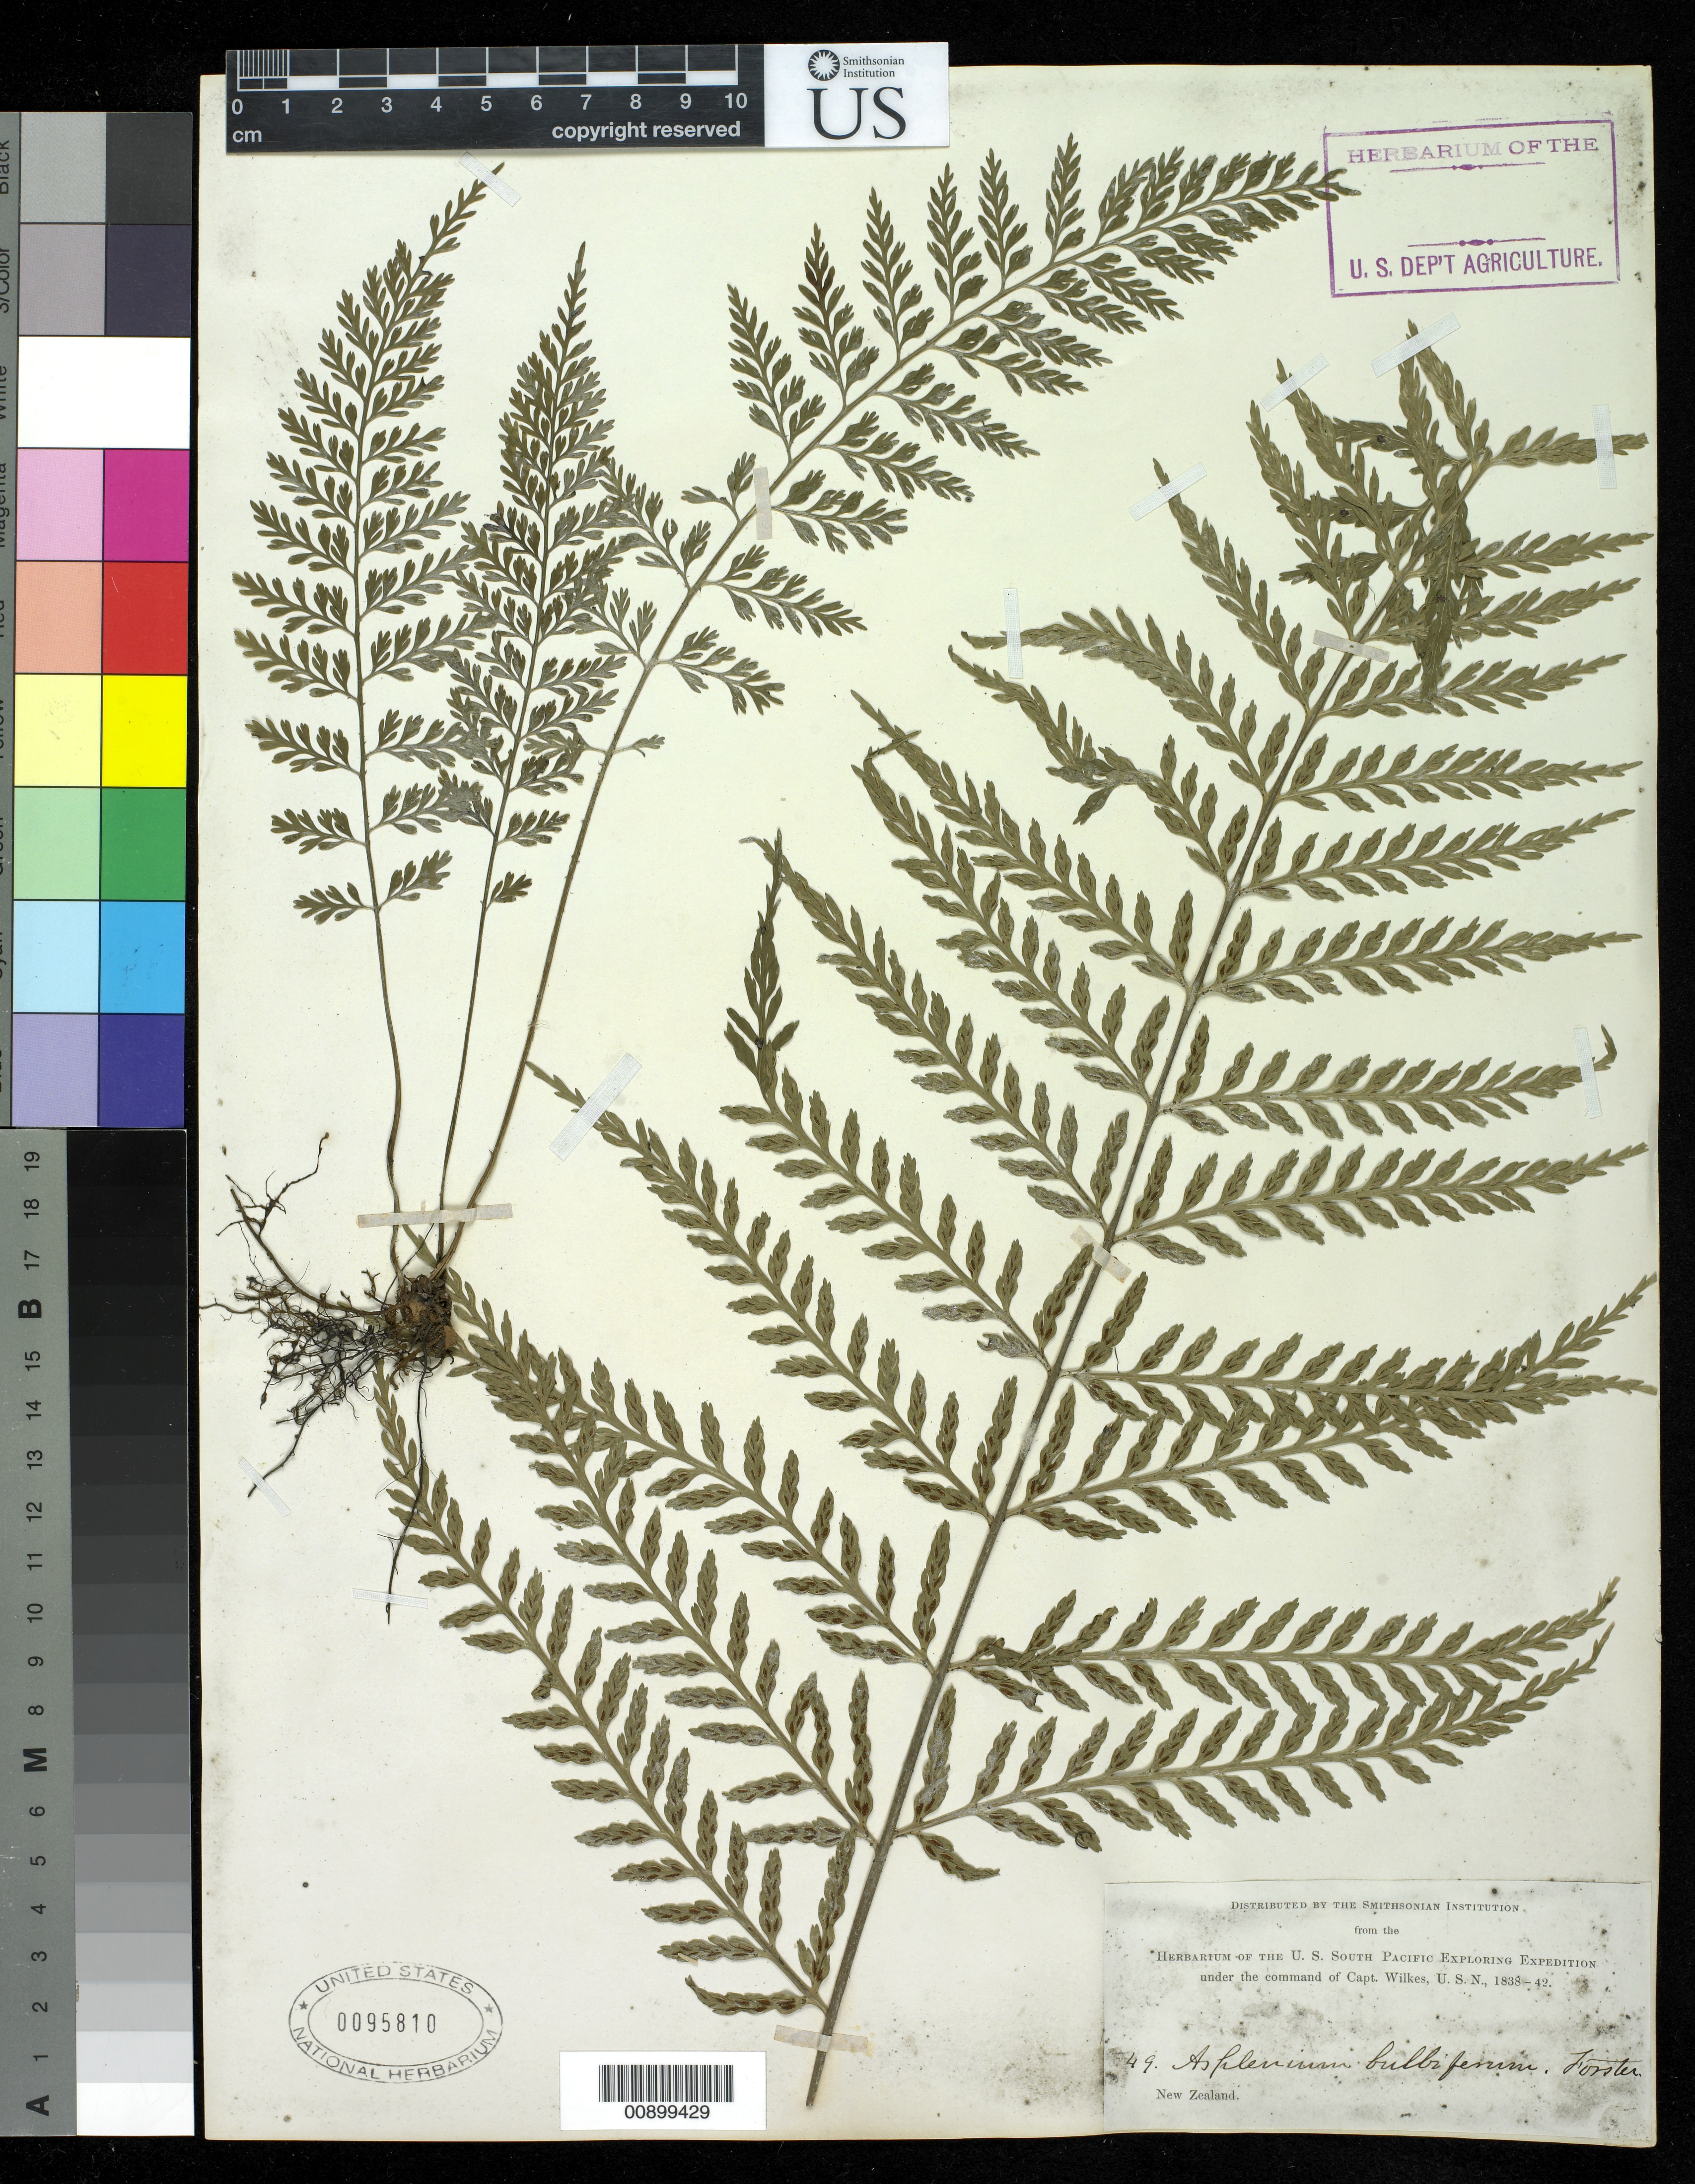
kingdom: Plantae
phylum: Tracheophyta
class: Polypodiopsida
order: Polypodiales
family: Aspleniaceae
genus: Asplenium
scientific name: Asplenium bulbiferum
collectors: Wilkes Explor. Exped.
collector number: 49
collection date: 1838/1842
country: New Zealand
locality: Bay of Islands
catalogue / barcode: US 95810